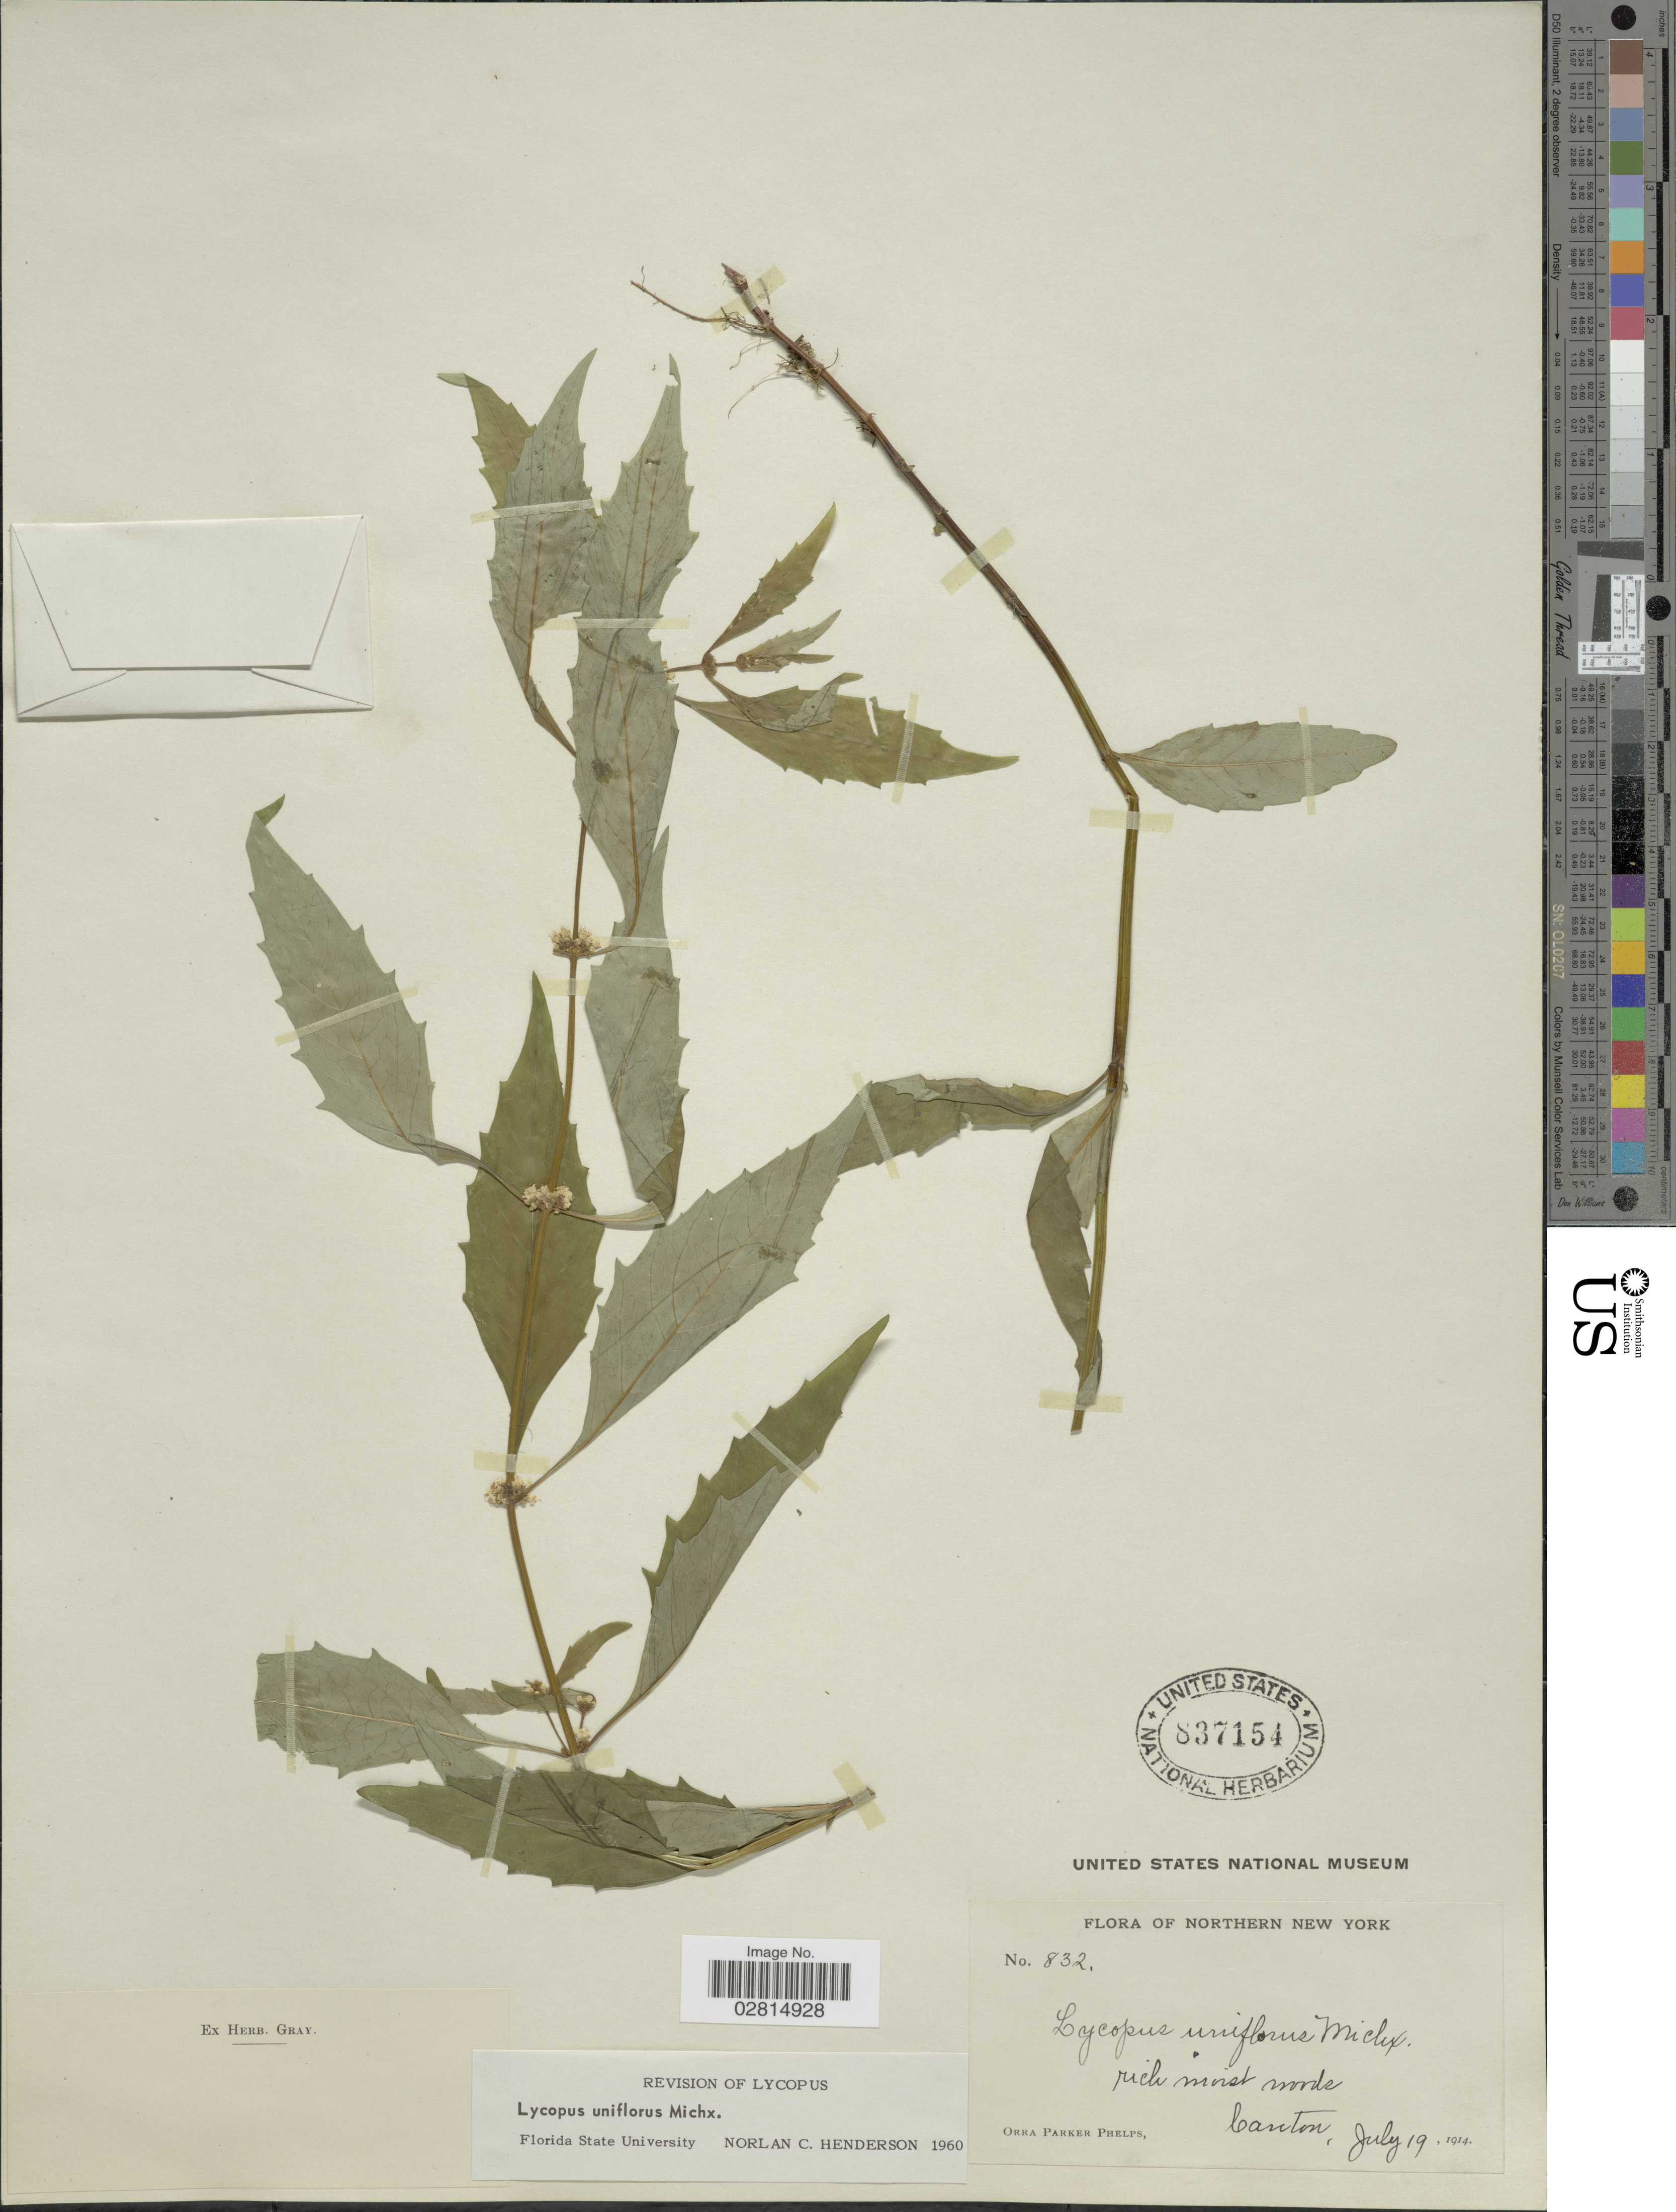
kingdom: Plantae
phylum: Tracheophyta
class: Magnoliopsida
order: Lamiales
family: Lamiaceae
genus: Lycopus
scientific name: Lycopus uniflorus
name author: Michx.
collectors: O. P. Phelps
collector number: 832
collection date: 1914-07-19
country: United States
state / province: New York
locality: Northern New York, Canton.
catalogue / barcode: US 837154